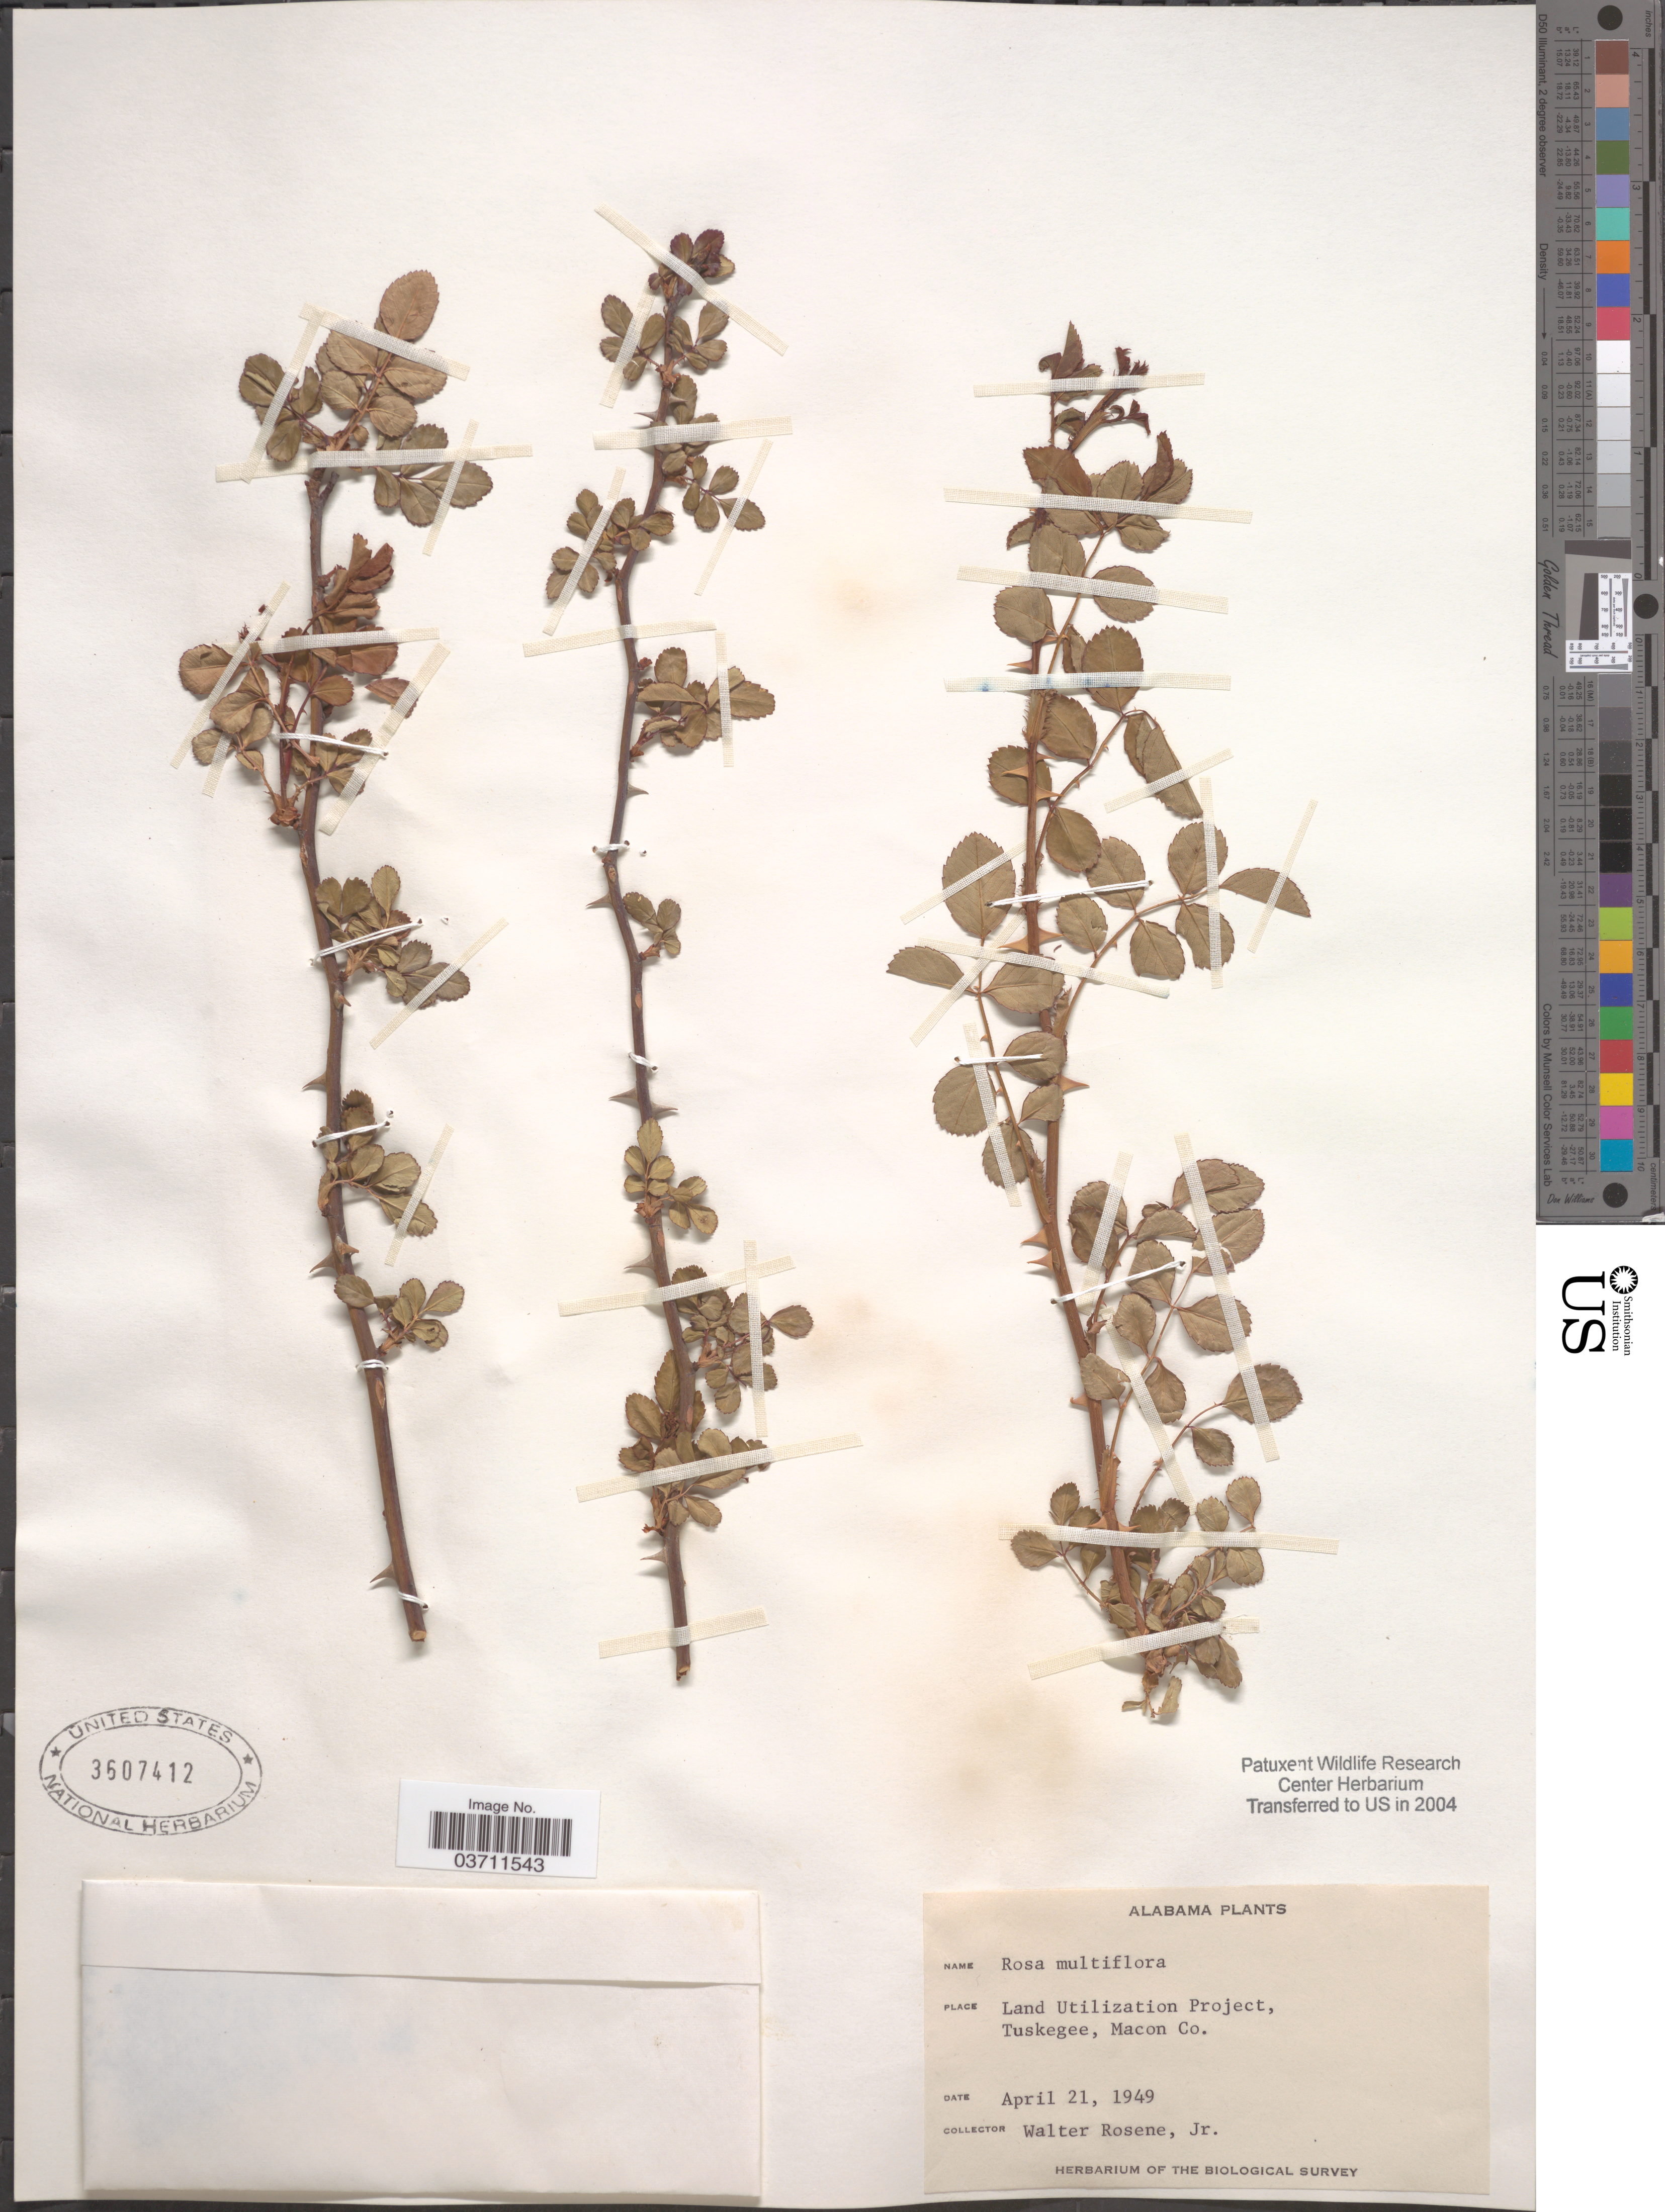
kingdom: Plantae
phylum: Tracheophyta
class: Magnoliopsida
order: Rosales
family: Rosaceae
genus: Rosa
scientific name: Rosa multiflora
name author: Thunb.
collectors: W. Rosene Jr.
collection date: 1949-04-21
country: United States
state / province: Alabama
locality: Land Utilization Project, Tuskegee, Macon Co.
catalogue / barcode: US 3607412